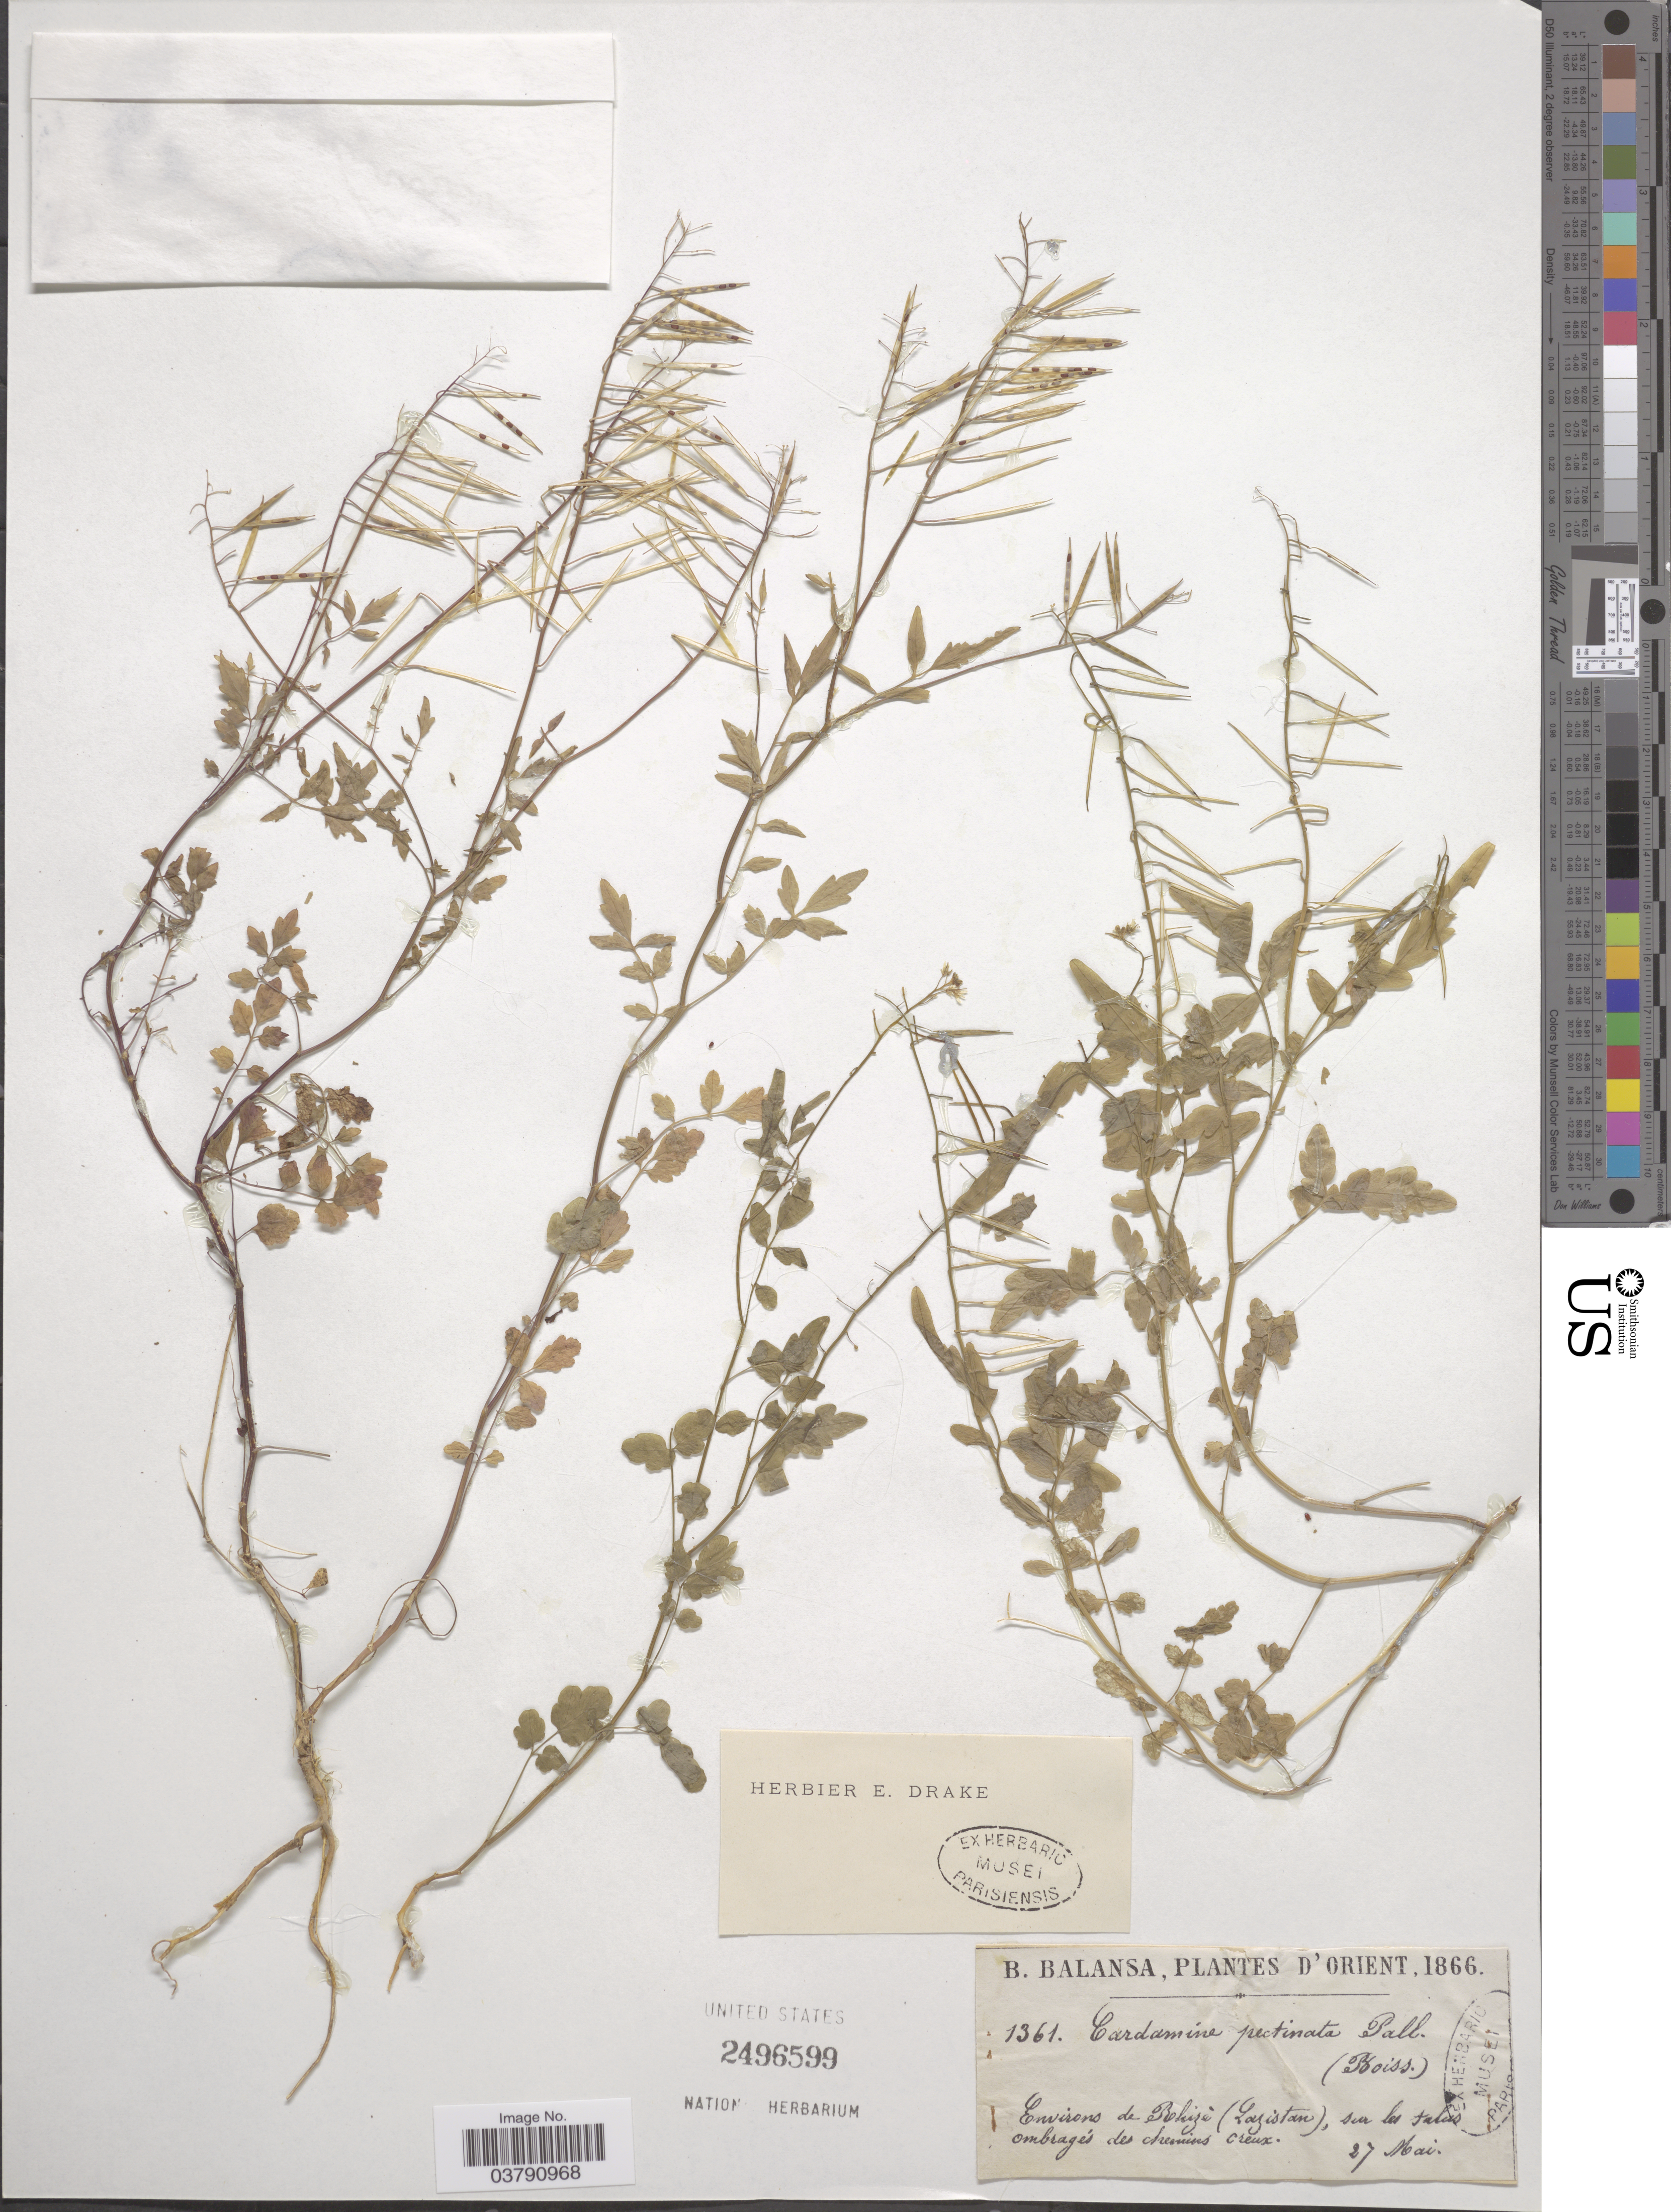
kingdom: Plantae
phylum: Tracheophyta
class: Magnoliopsida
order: Brassicales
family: Brassicaceae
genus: Cardamine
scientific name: Cardamine impatiens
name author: L.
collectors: B. Balansa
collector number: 1361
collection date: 1866-05-27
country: Turkey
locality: D'Orient. Environs de Belizé (Lazistan), sur les talus ombragés des chemins creux.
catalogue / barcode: US 2496599